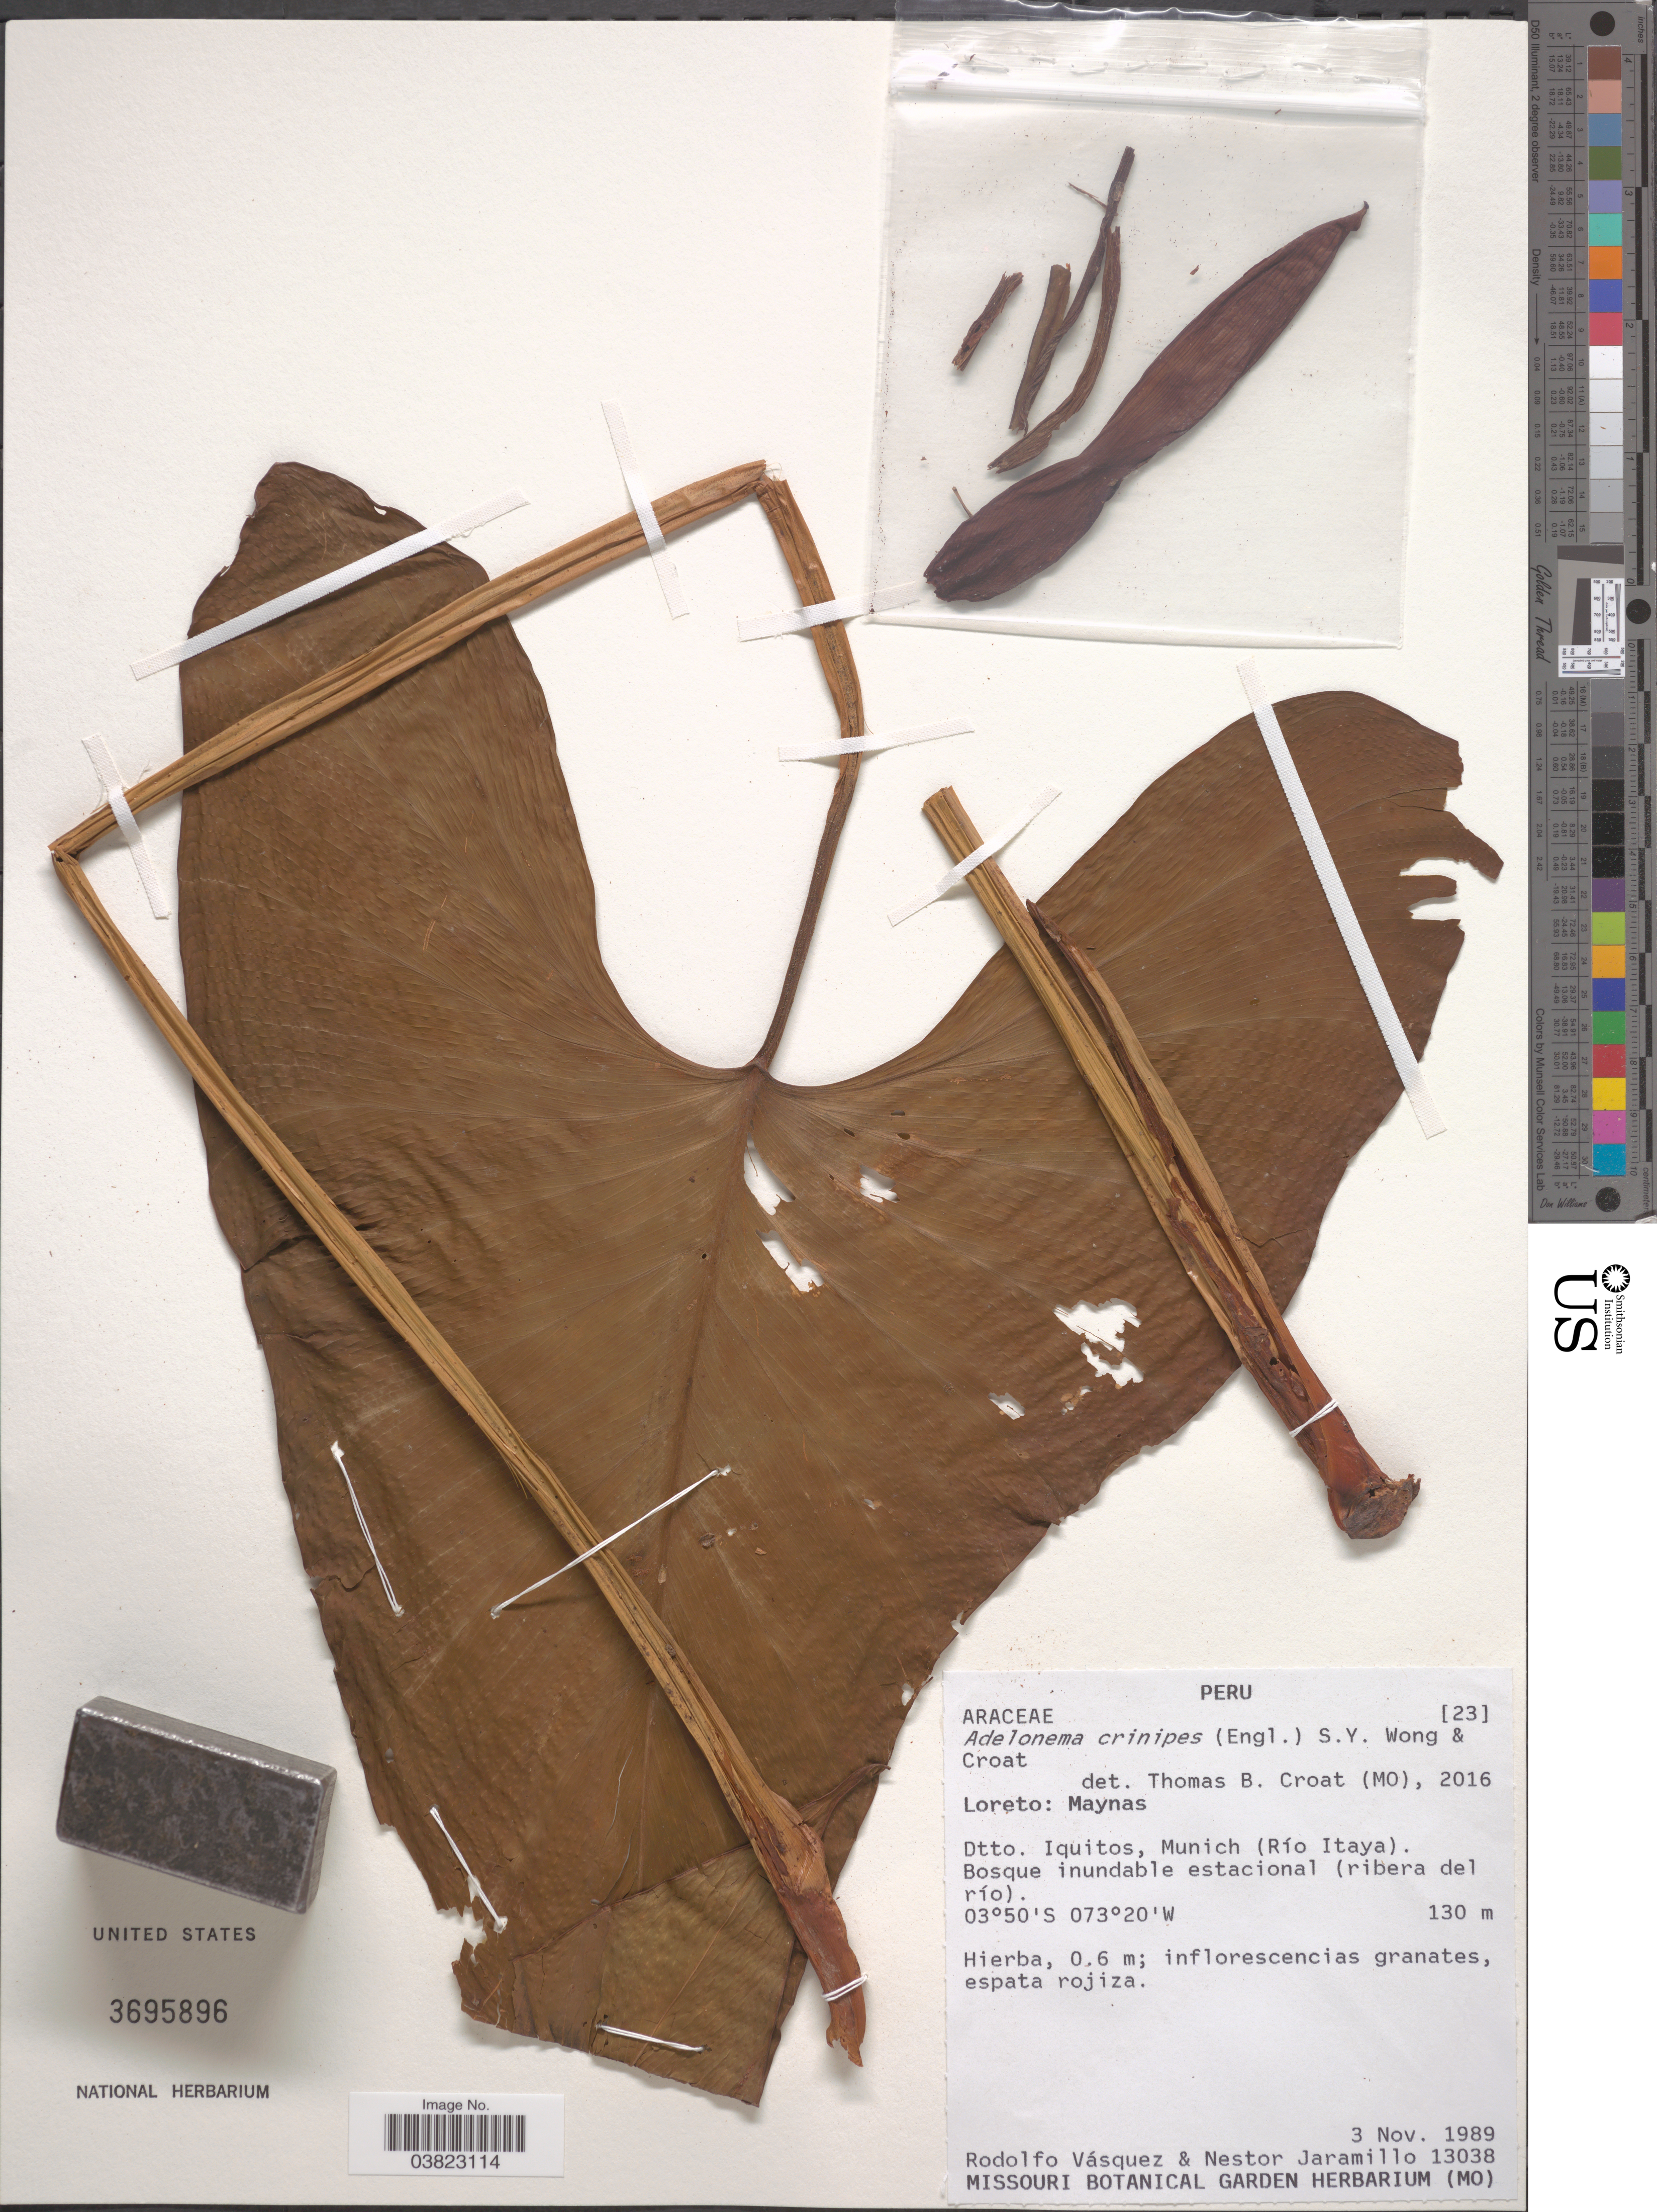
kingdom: Plantae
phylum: Tracheophyta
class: Liliopsida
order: Alismatales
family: Araceae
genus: Adelonema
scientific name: Adelonema crinipes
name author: (Engl.) S.Y. Wong & Croat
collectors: R. Vásquez & N. Jaramillo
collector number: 13038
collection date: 1989-11-03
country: Peru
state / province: Loreto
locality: Maynas. Dtto. Iquitos, Munich (Río Itaya). Bosque inundable estacional (ribera del río).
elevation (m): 130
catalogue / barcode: US 3695896